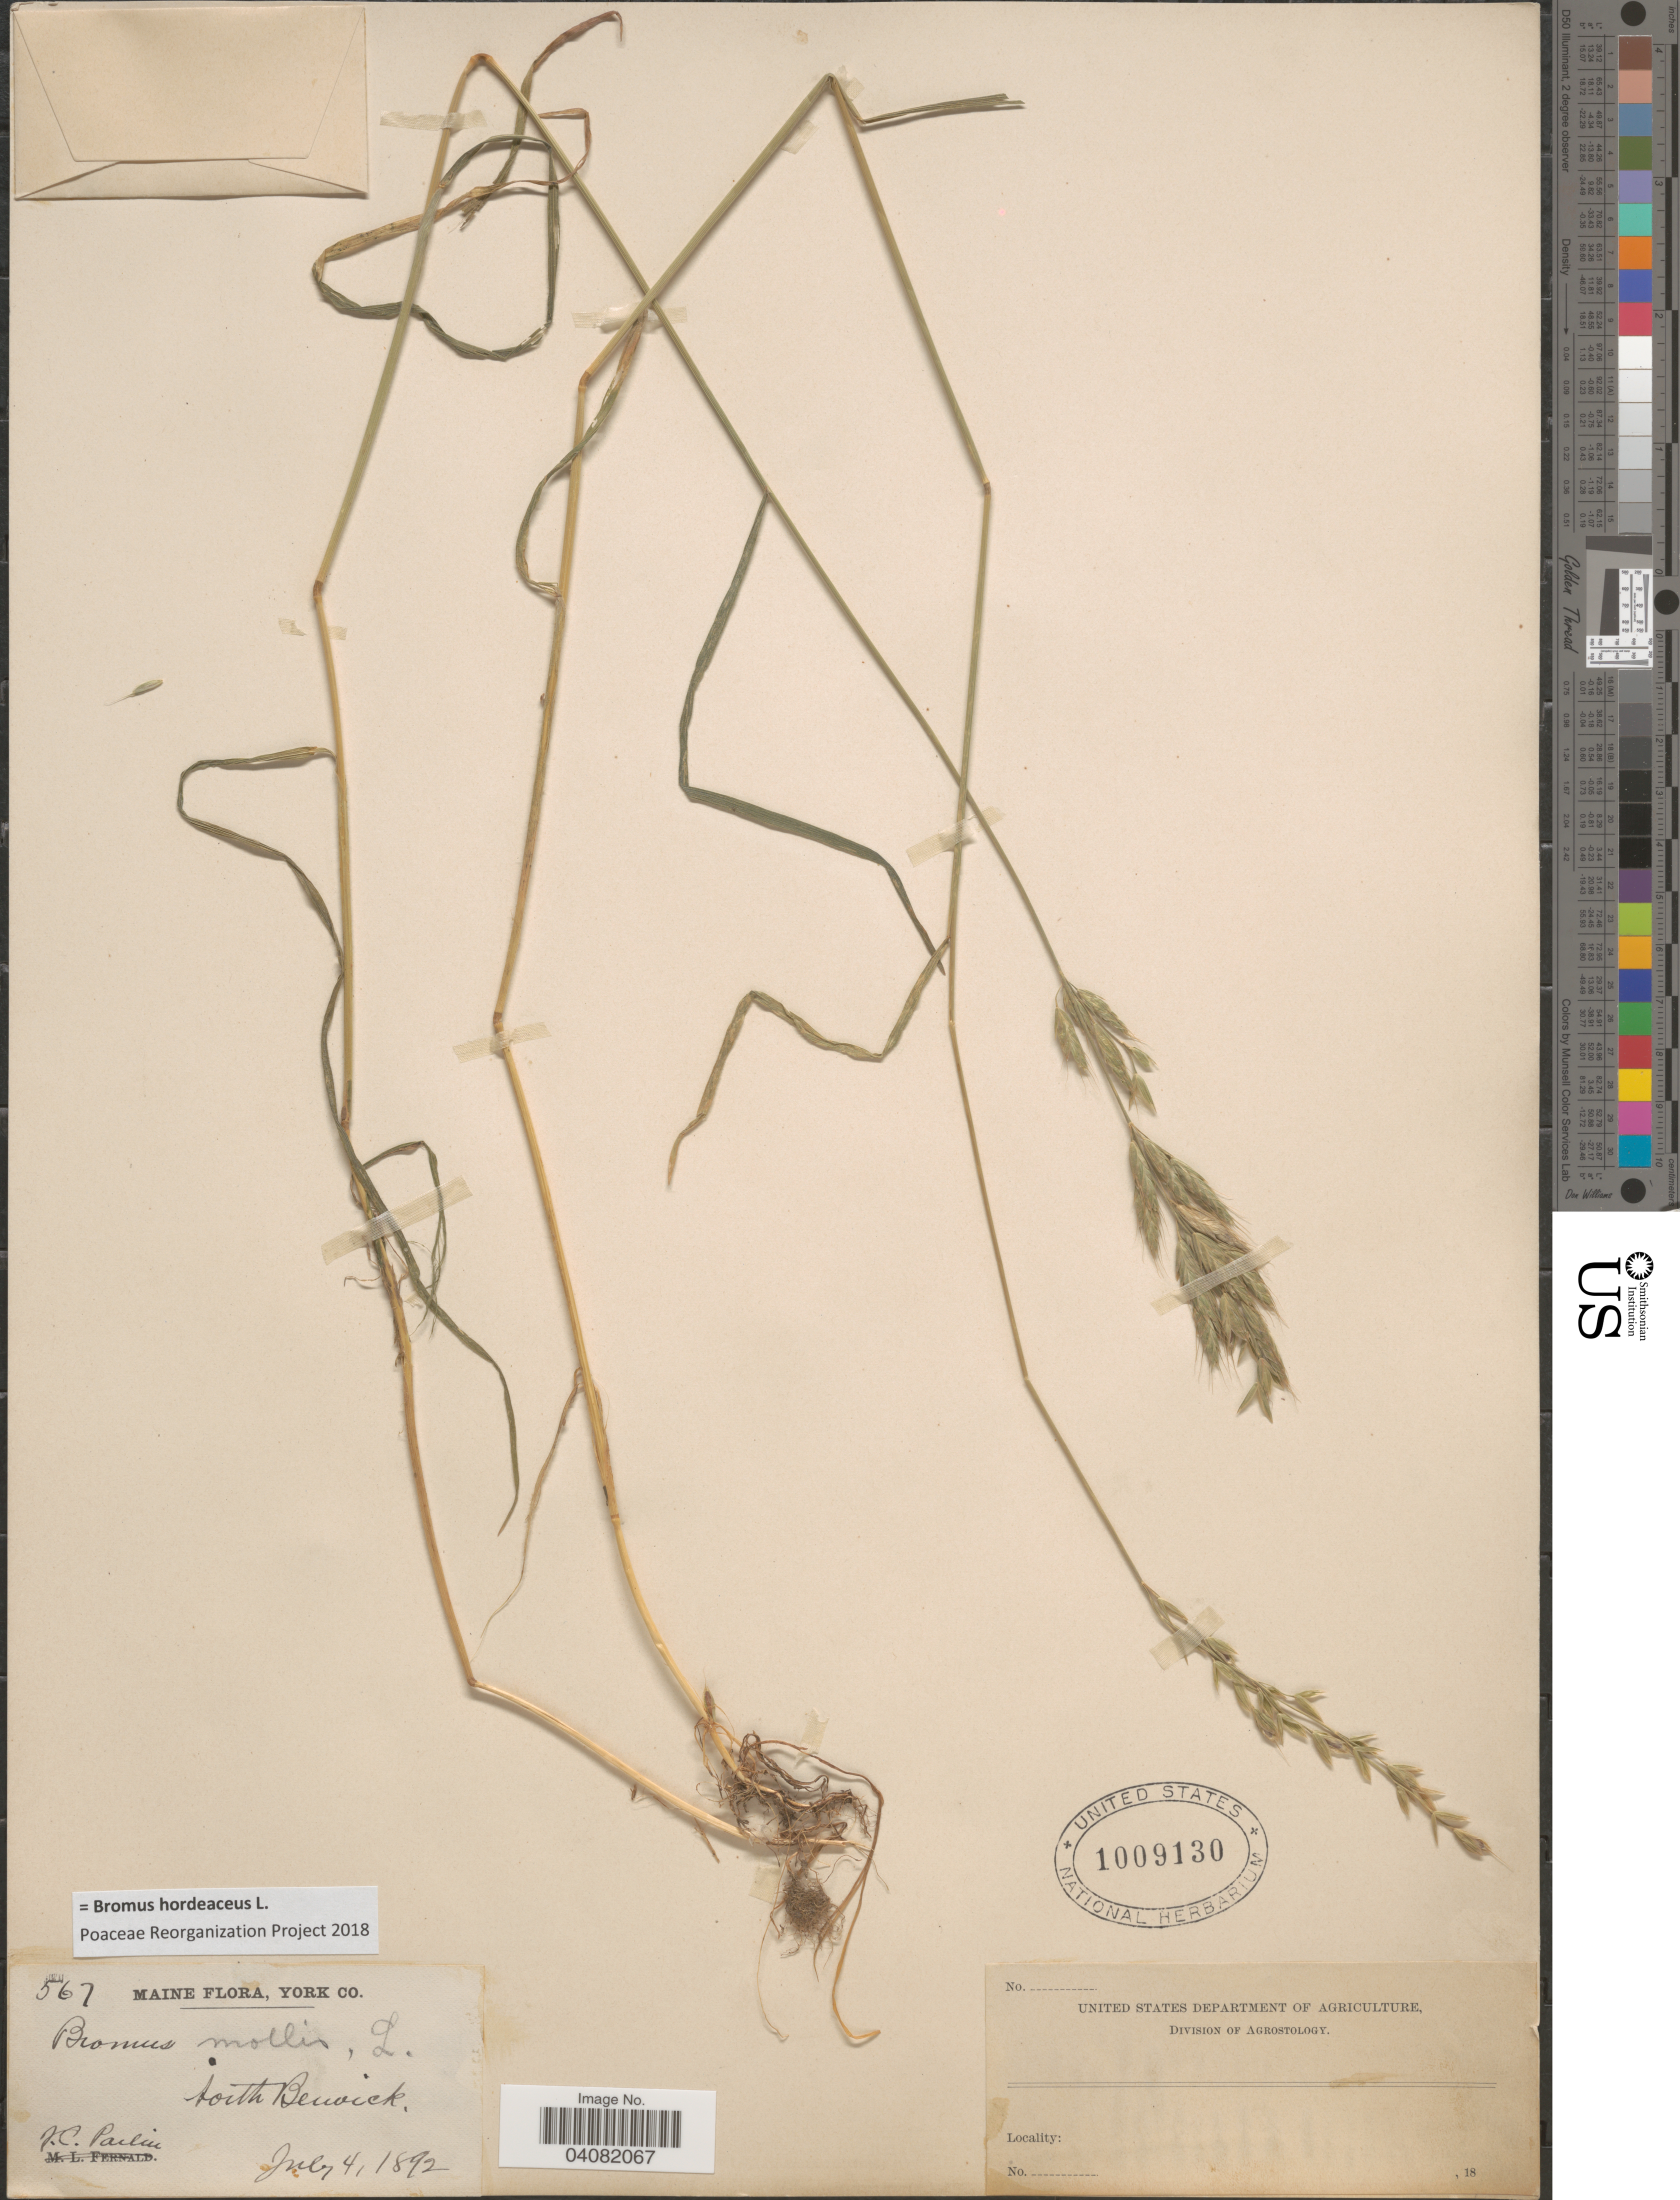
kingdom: Plantae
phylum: Tracheophyta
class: Liliopsida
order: Poales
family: Poaceae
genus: Bromus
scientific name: Bromus hordeaceus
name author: L.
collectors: J. Parlin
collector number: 567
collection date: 1892-07-04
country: United States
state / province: Maine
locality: York Co. North Berwick.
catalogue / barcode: US 1009130